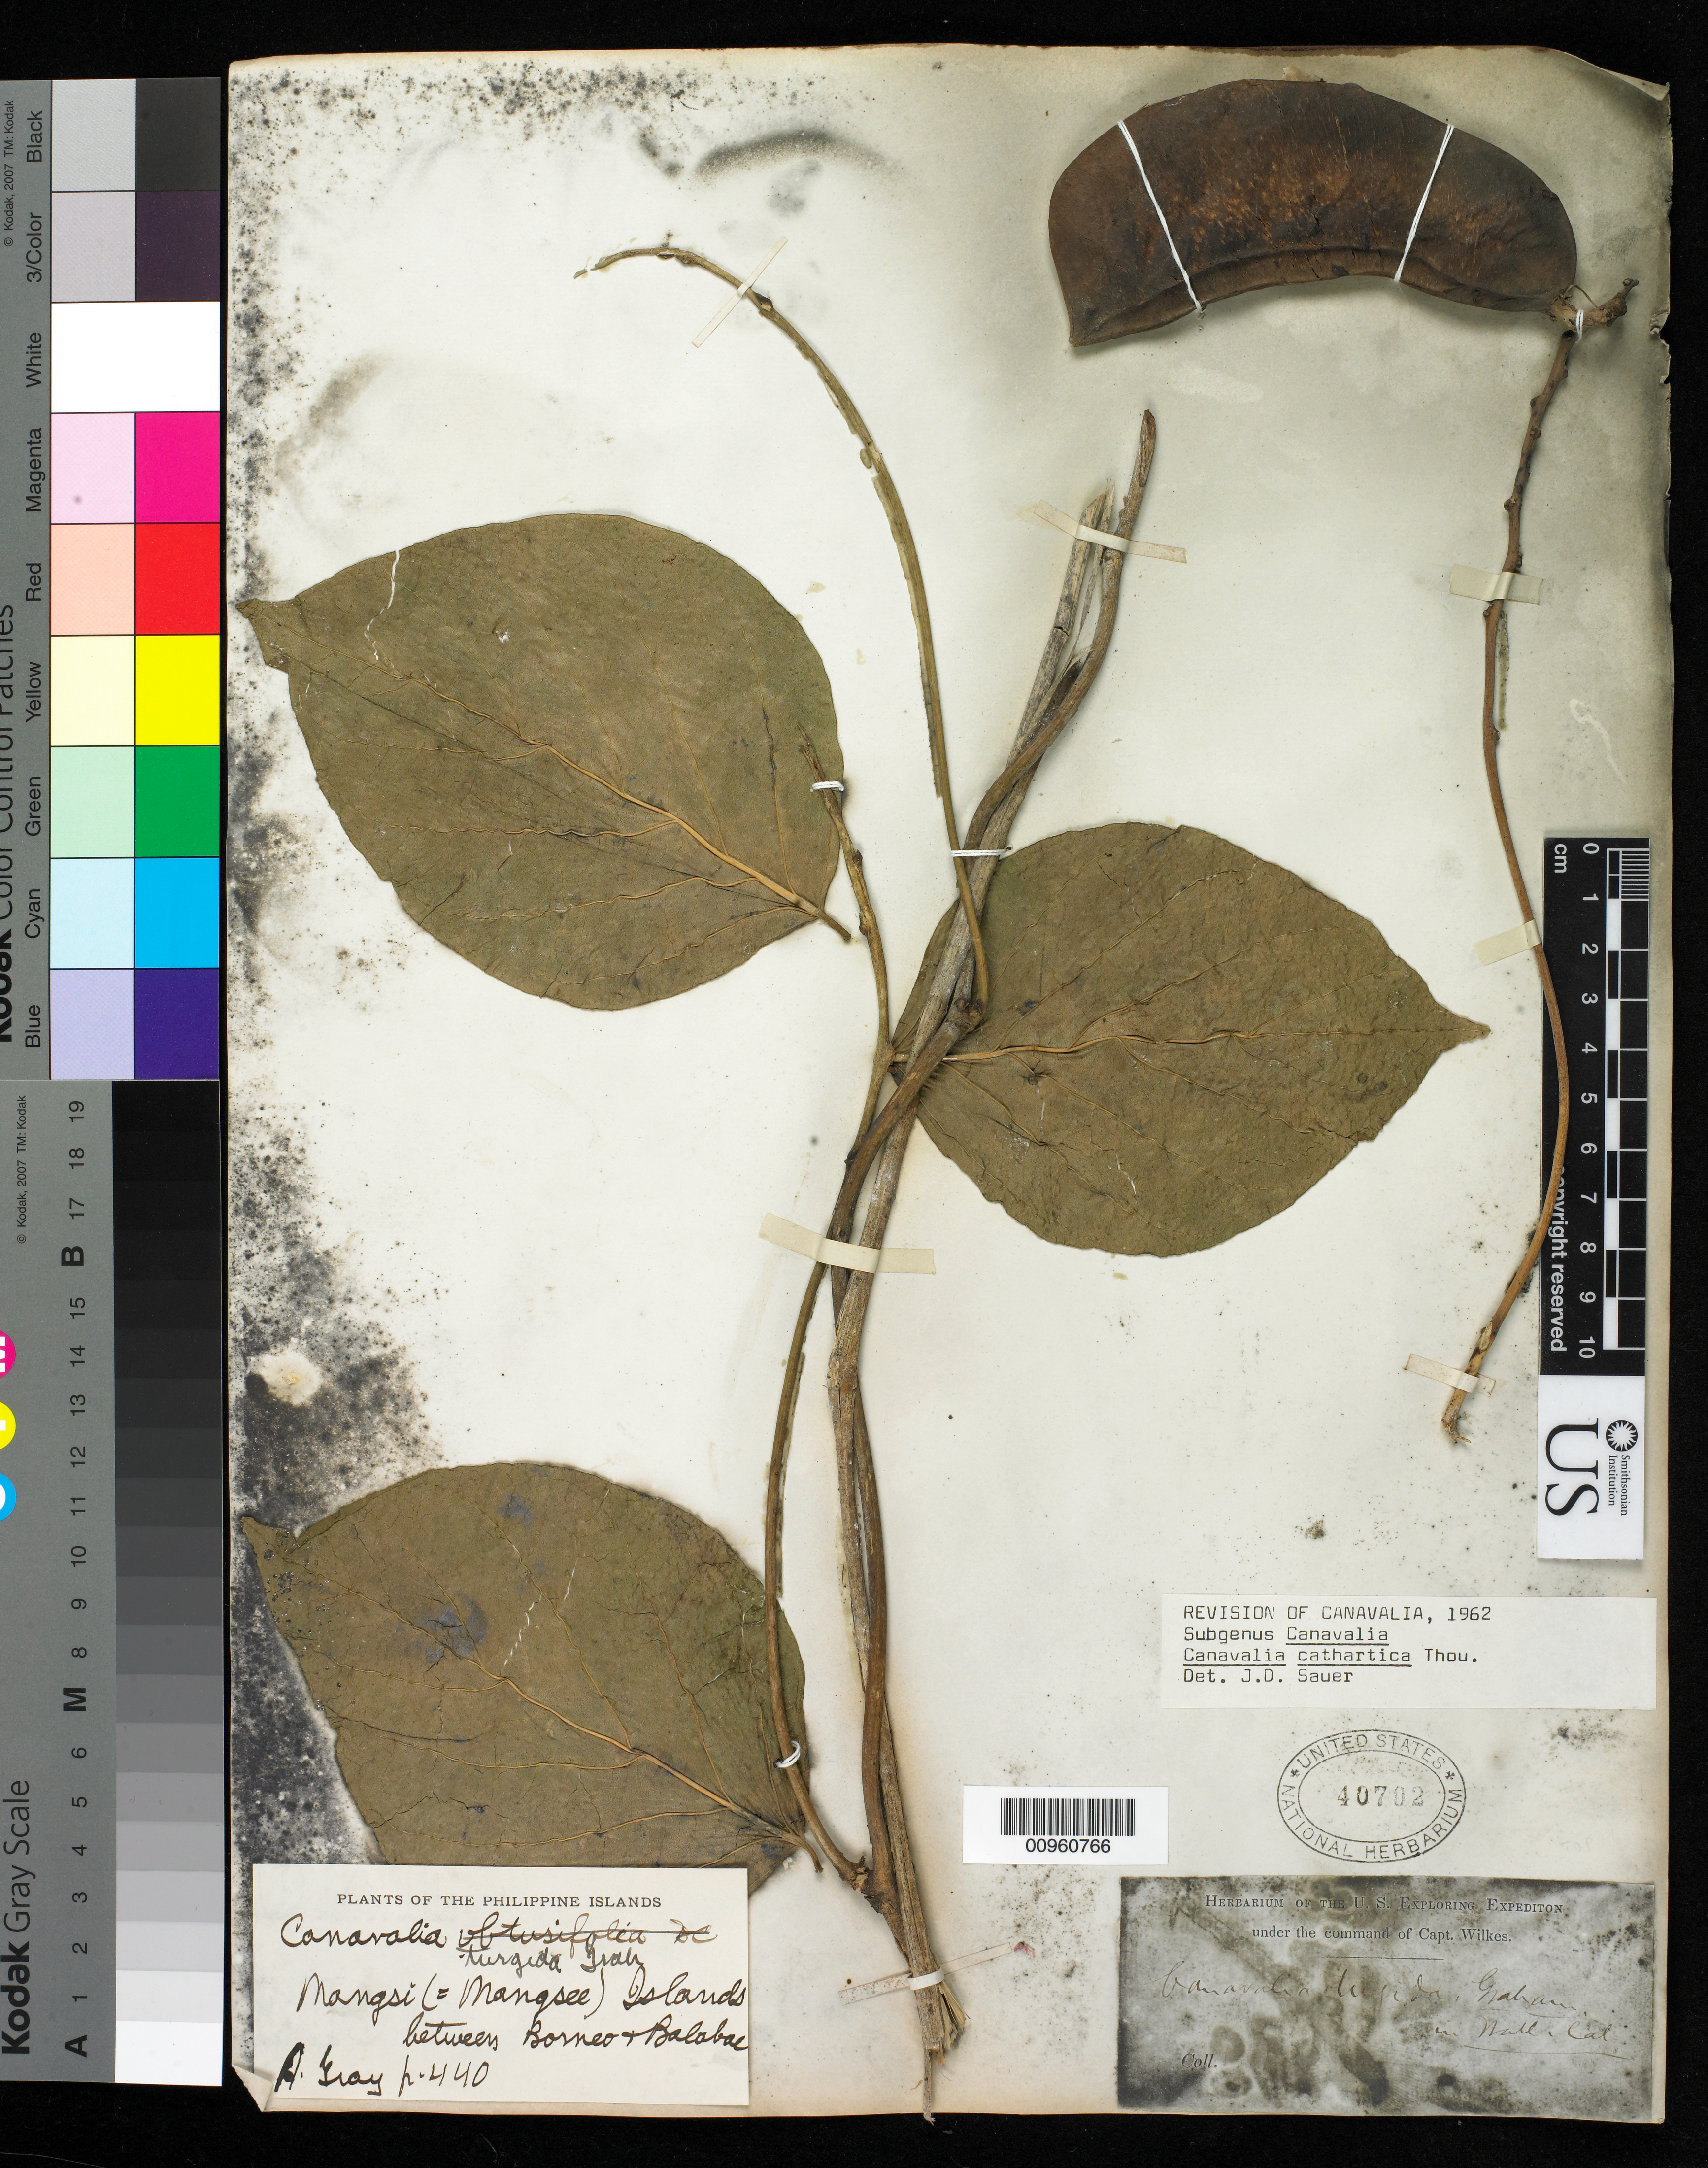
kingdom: Plantae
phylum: Tracheophyta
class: Magnoliopsida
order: Fabales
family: Fabaceae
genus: Canavalia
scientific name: Canavalia cathartica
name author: Thouars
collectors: Wilkes Explor. Exped.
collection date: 1838/1842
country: Philippines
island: Mangsee (Mangsi)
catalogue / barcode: US 40702